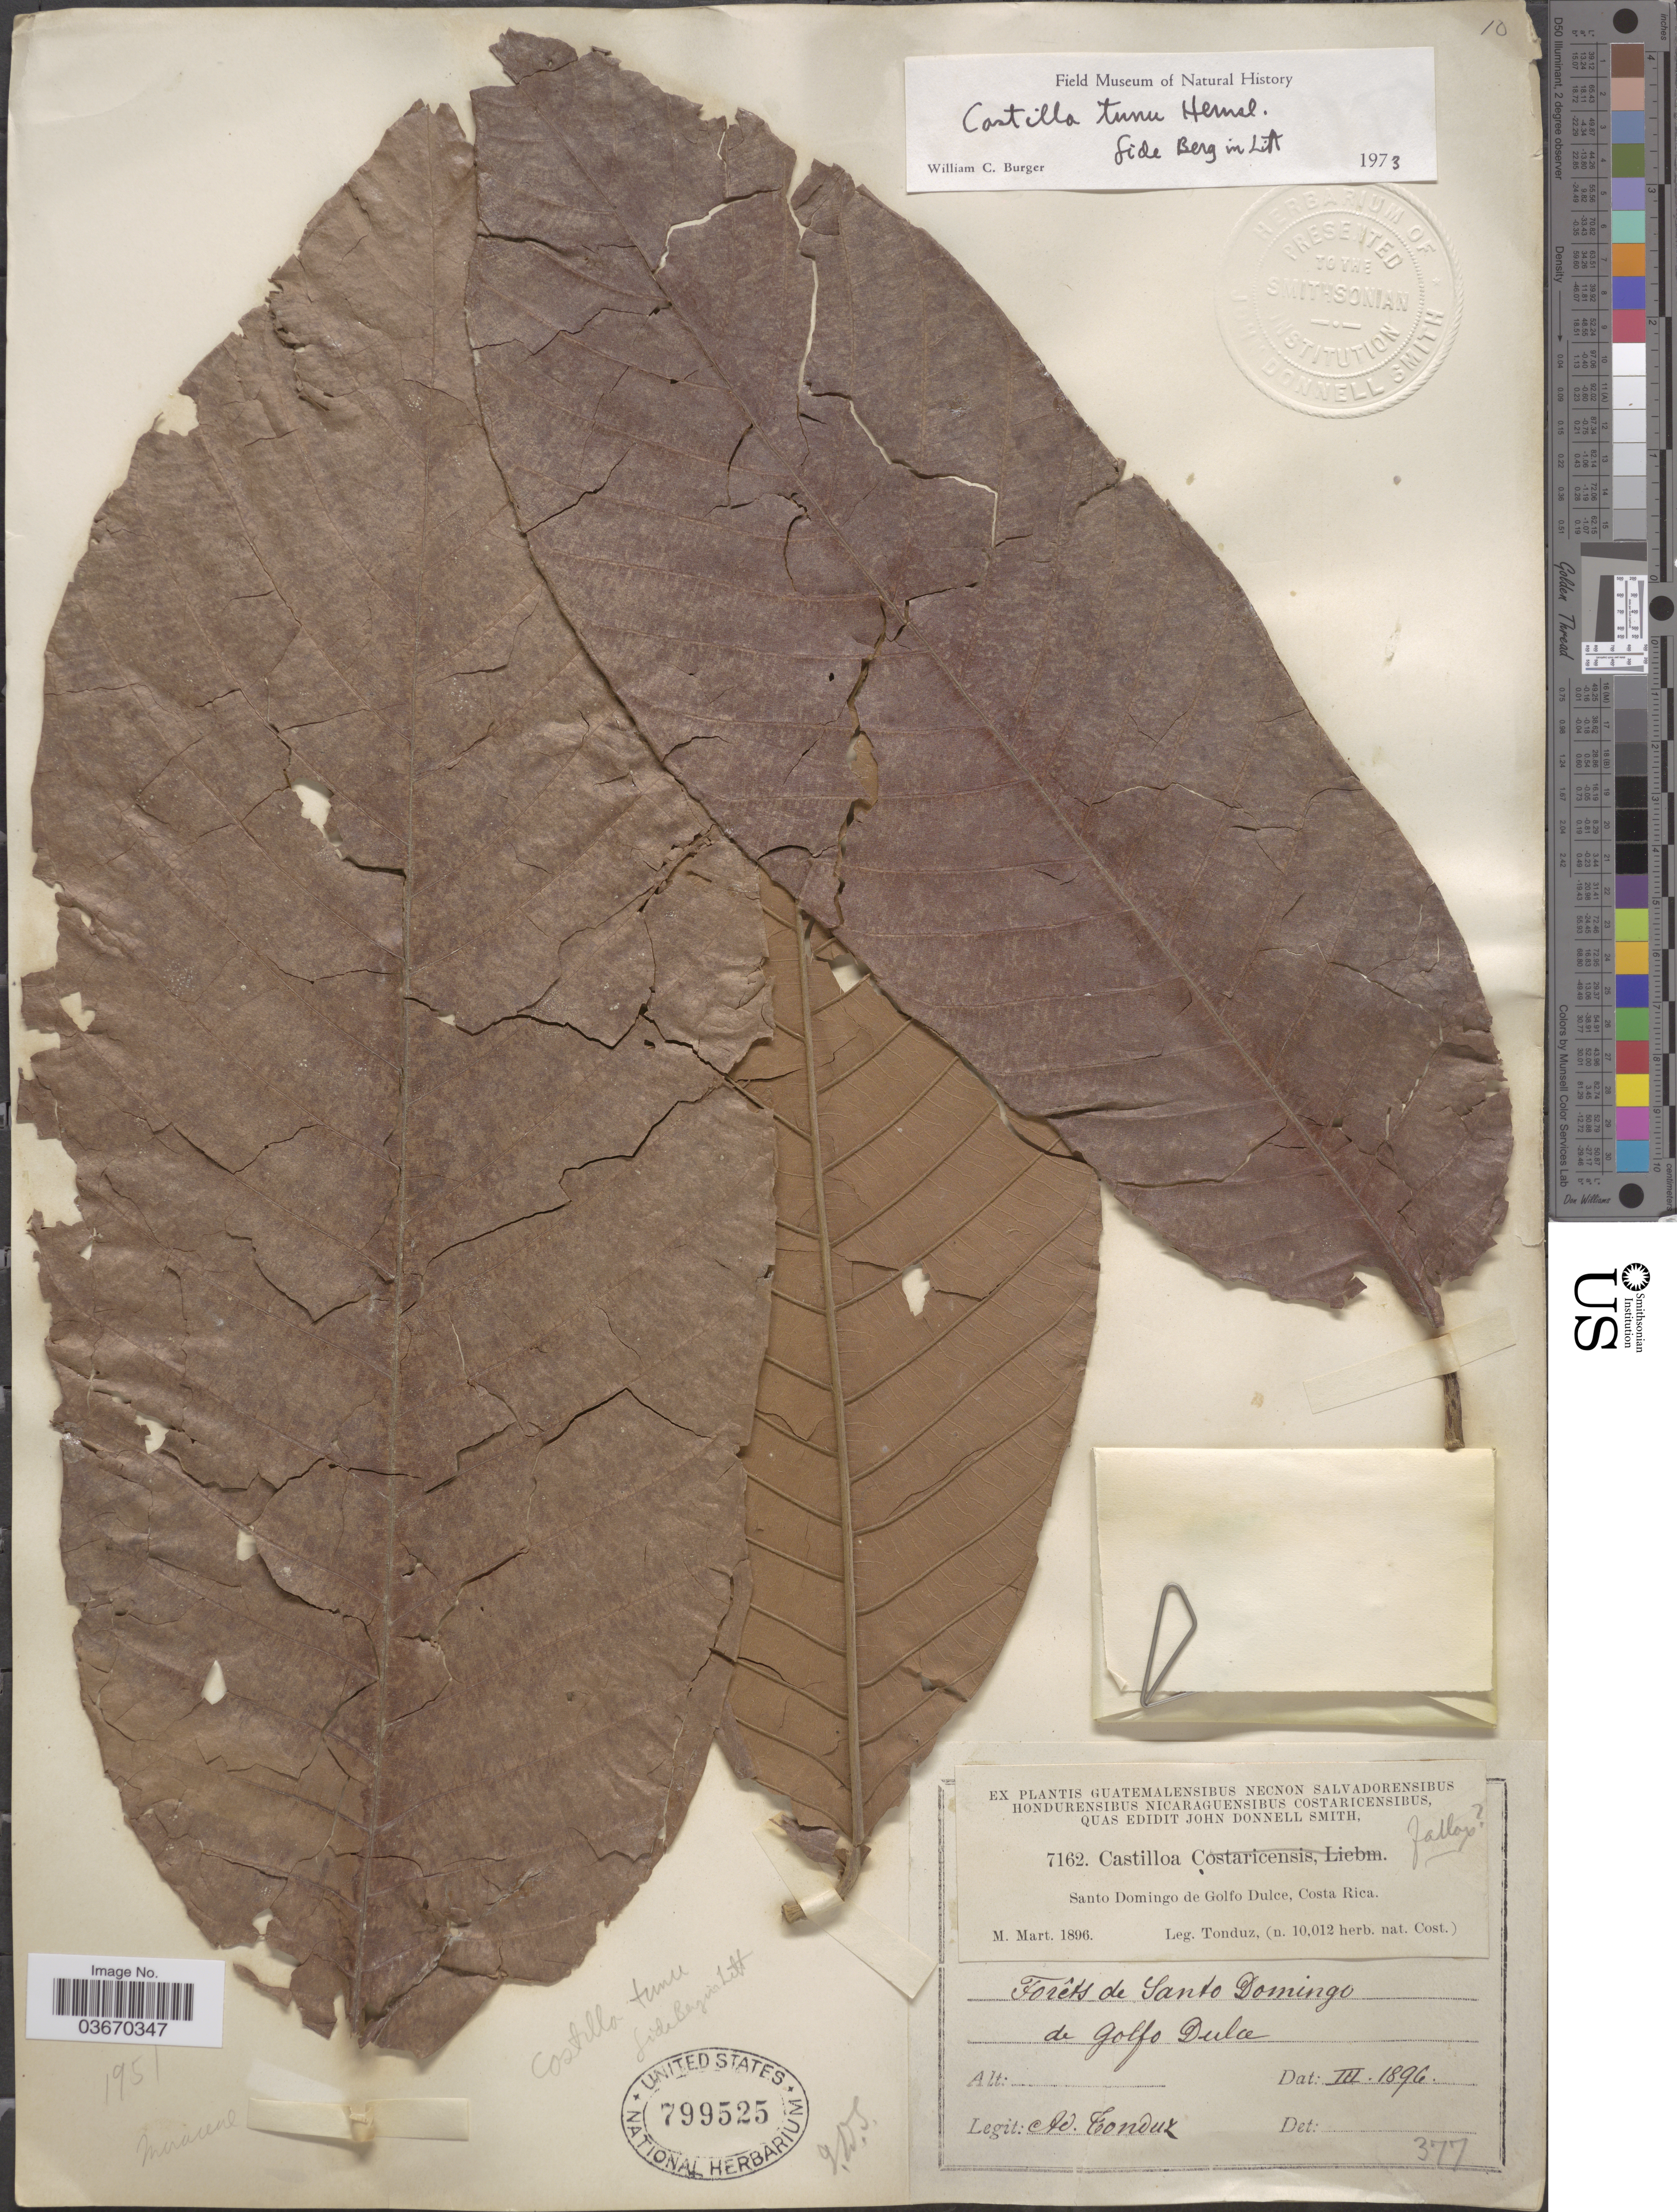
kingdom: Plantae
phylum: Tracheophyta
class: Magnoliopsida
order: Rosales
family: Moraceae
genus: Castilla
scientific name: Castilla tunu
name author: Hemsl.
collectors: A. Tonduz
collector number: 7162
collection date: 1896-03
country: Costa Rica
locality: Forêts de Santo Domingo de Golfo Dulce, Costa Rica.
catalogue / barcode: US 799525